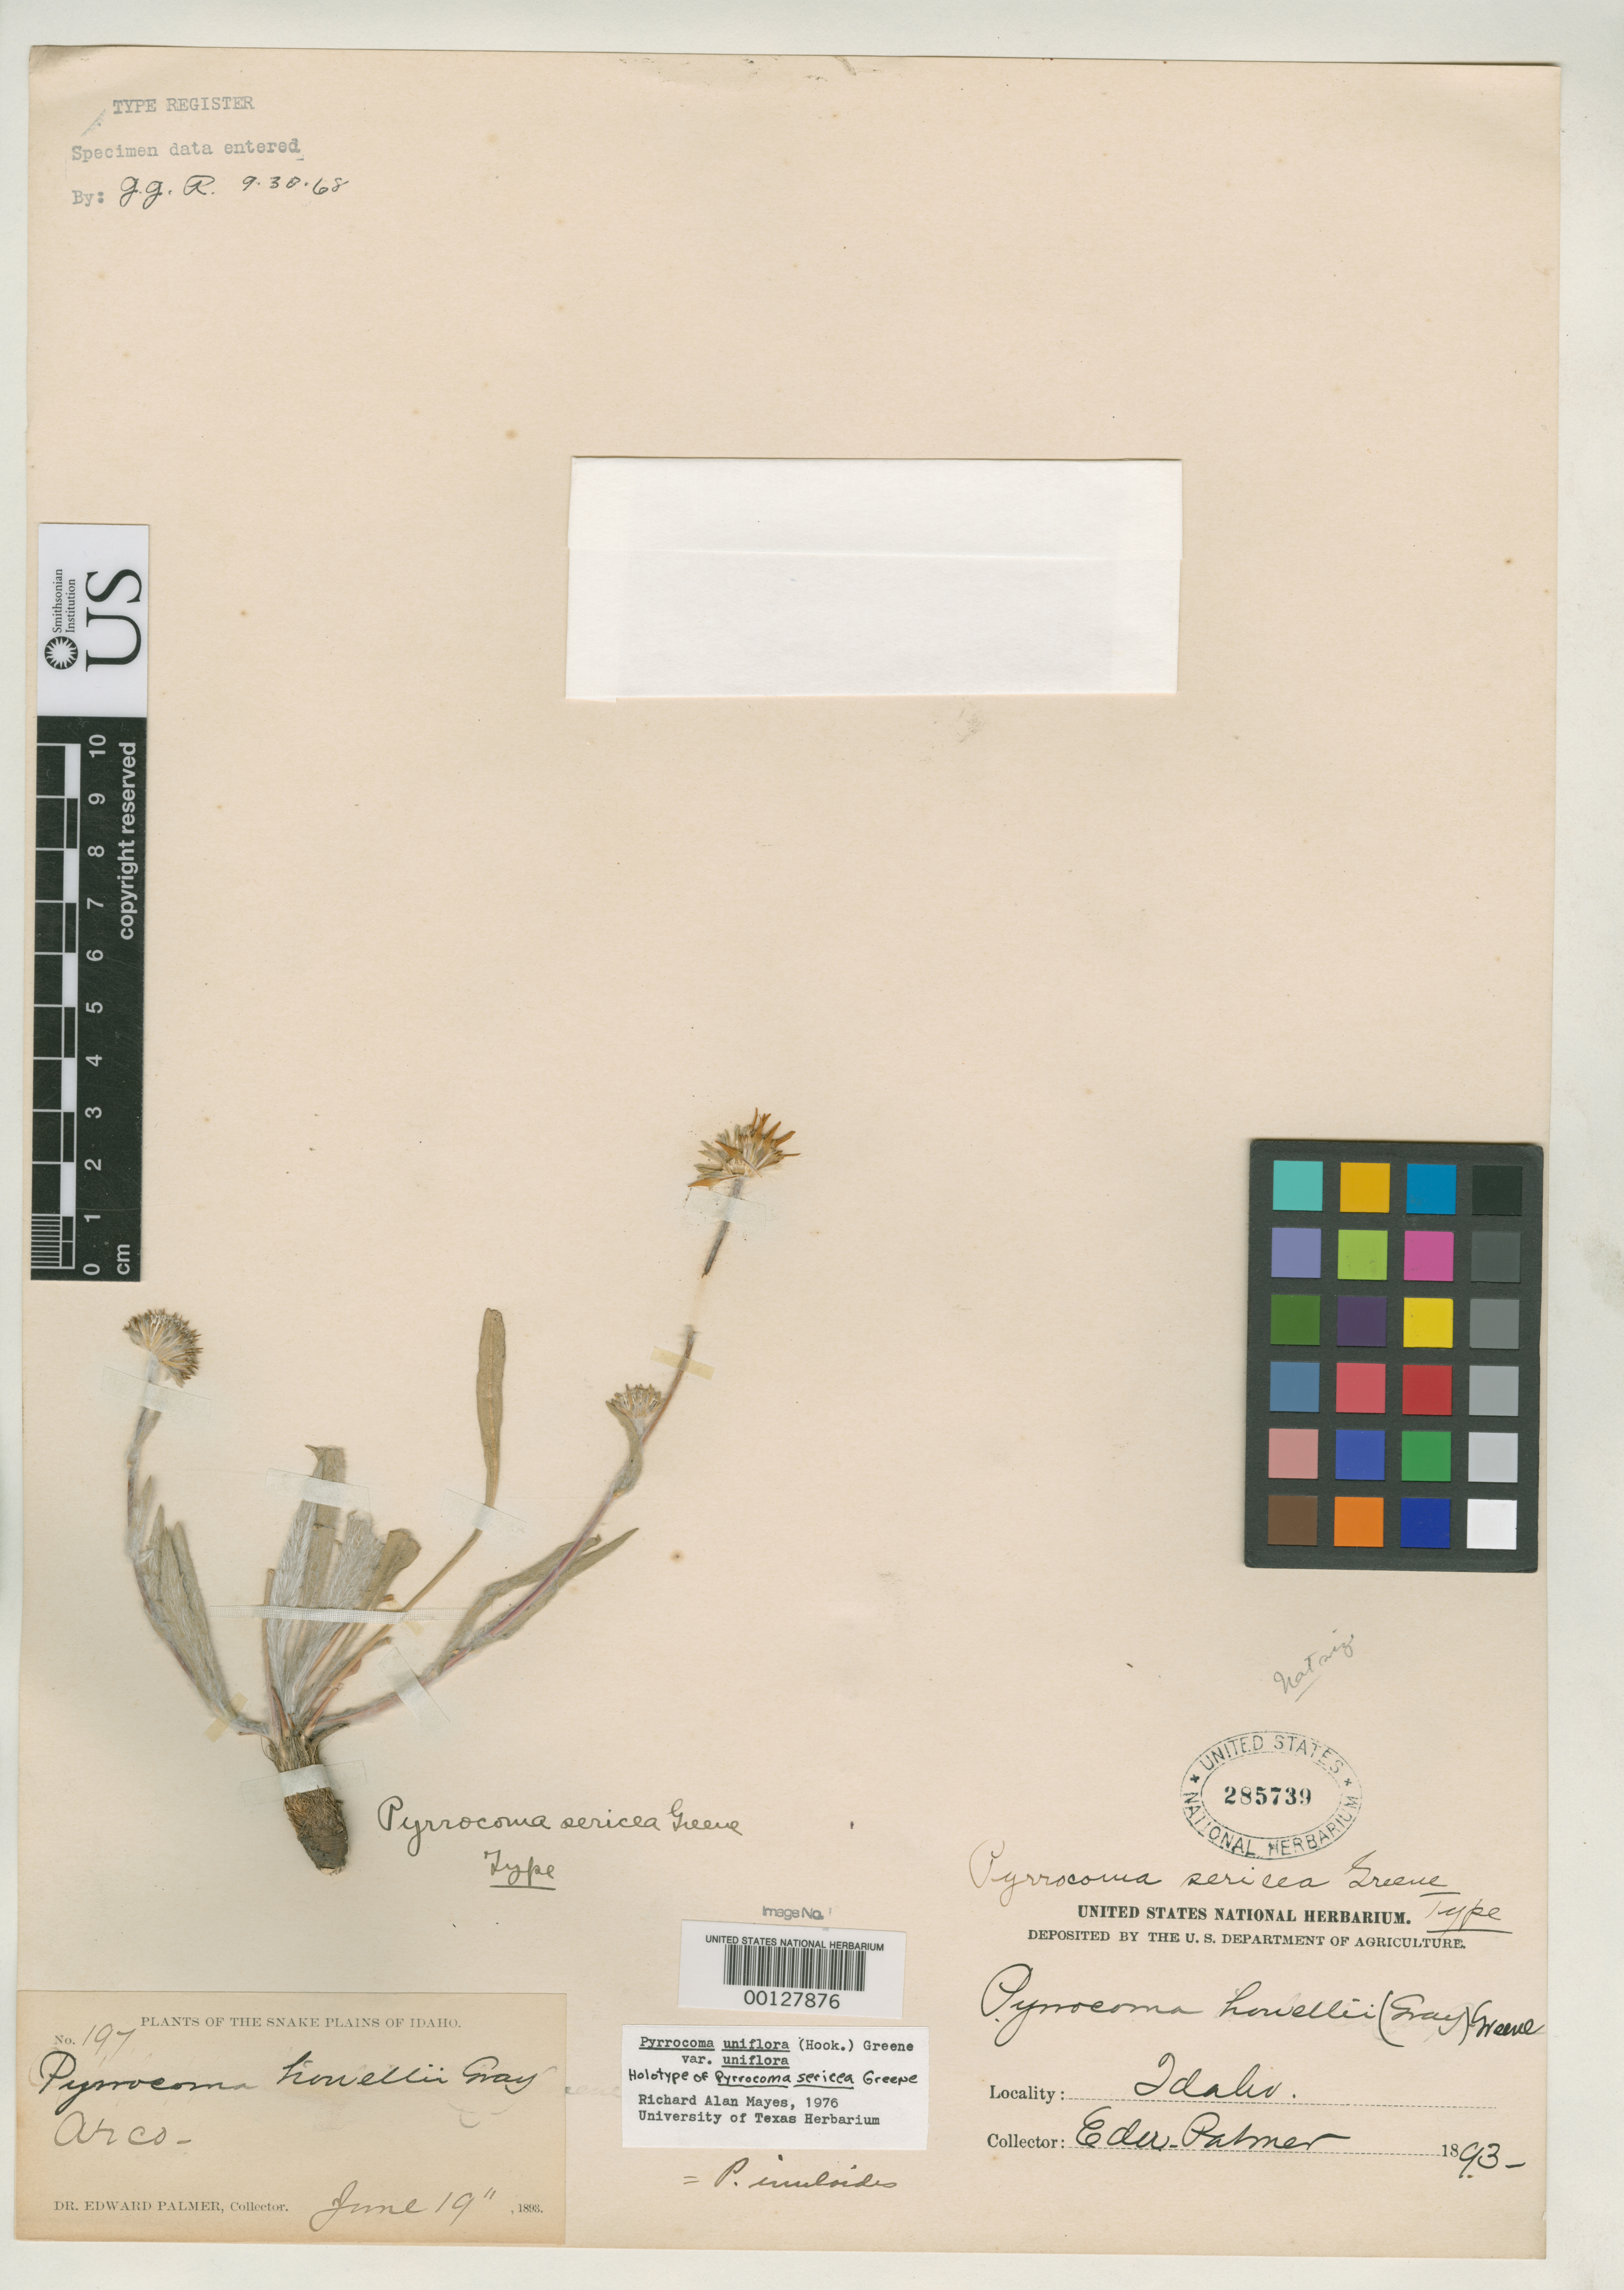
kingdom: Plantae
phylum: Tracheophyta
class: Magnoliopsida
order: Asterales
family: Asteraceae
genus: Pyrrocoma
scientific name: Pyrrocoma sericea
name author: Greene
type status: Isotype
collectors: E. Palmer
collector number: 197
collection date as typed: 19 Jun 1893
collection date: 1893-06-19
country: United States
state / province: Idaho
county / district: Butte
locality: Arco.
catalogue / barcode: US 285739